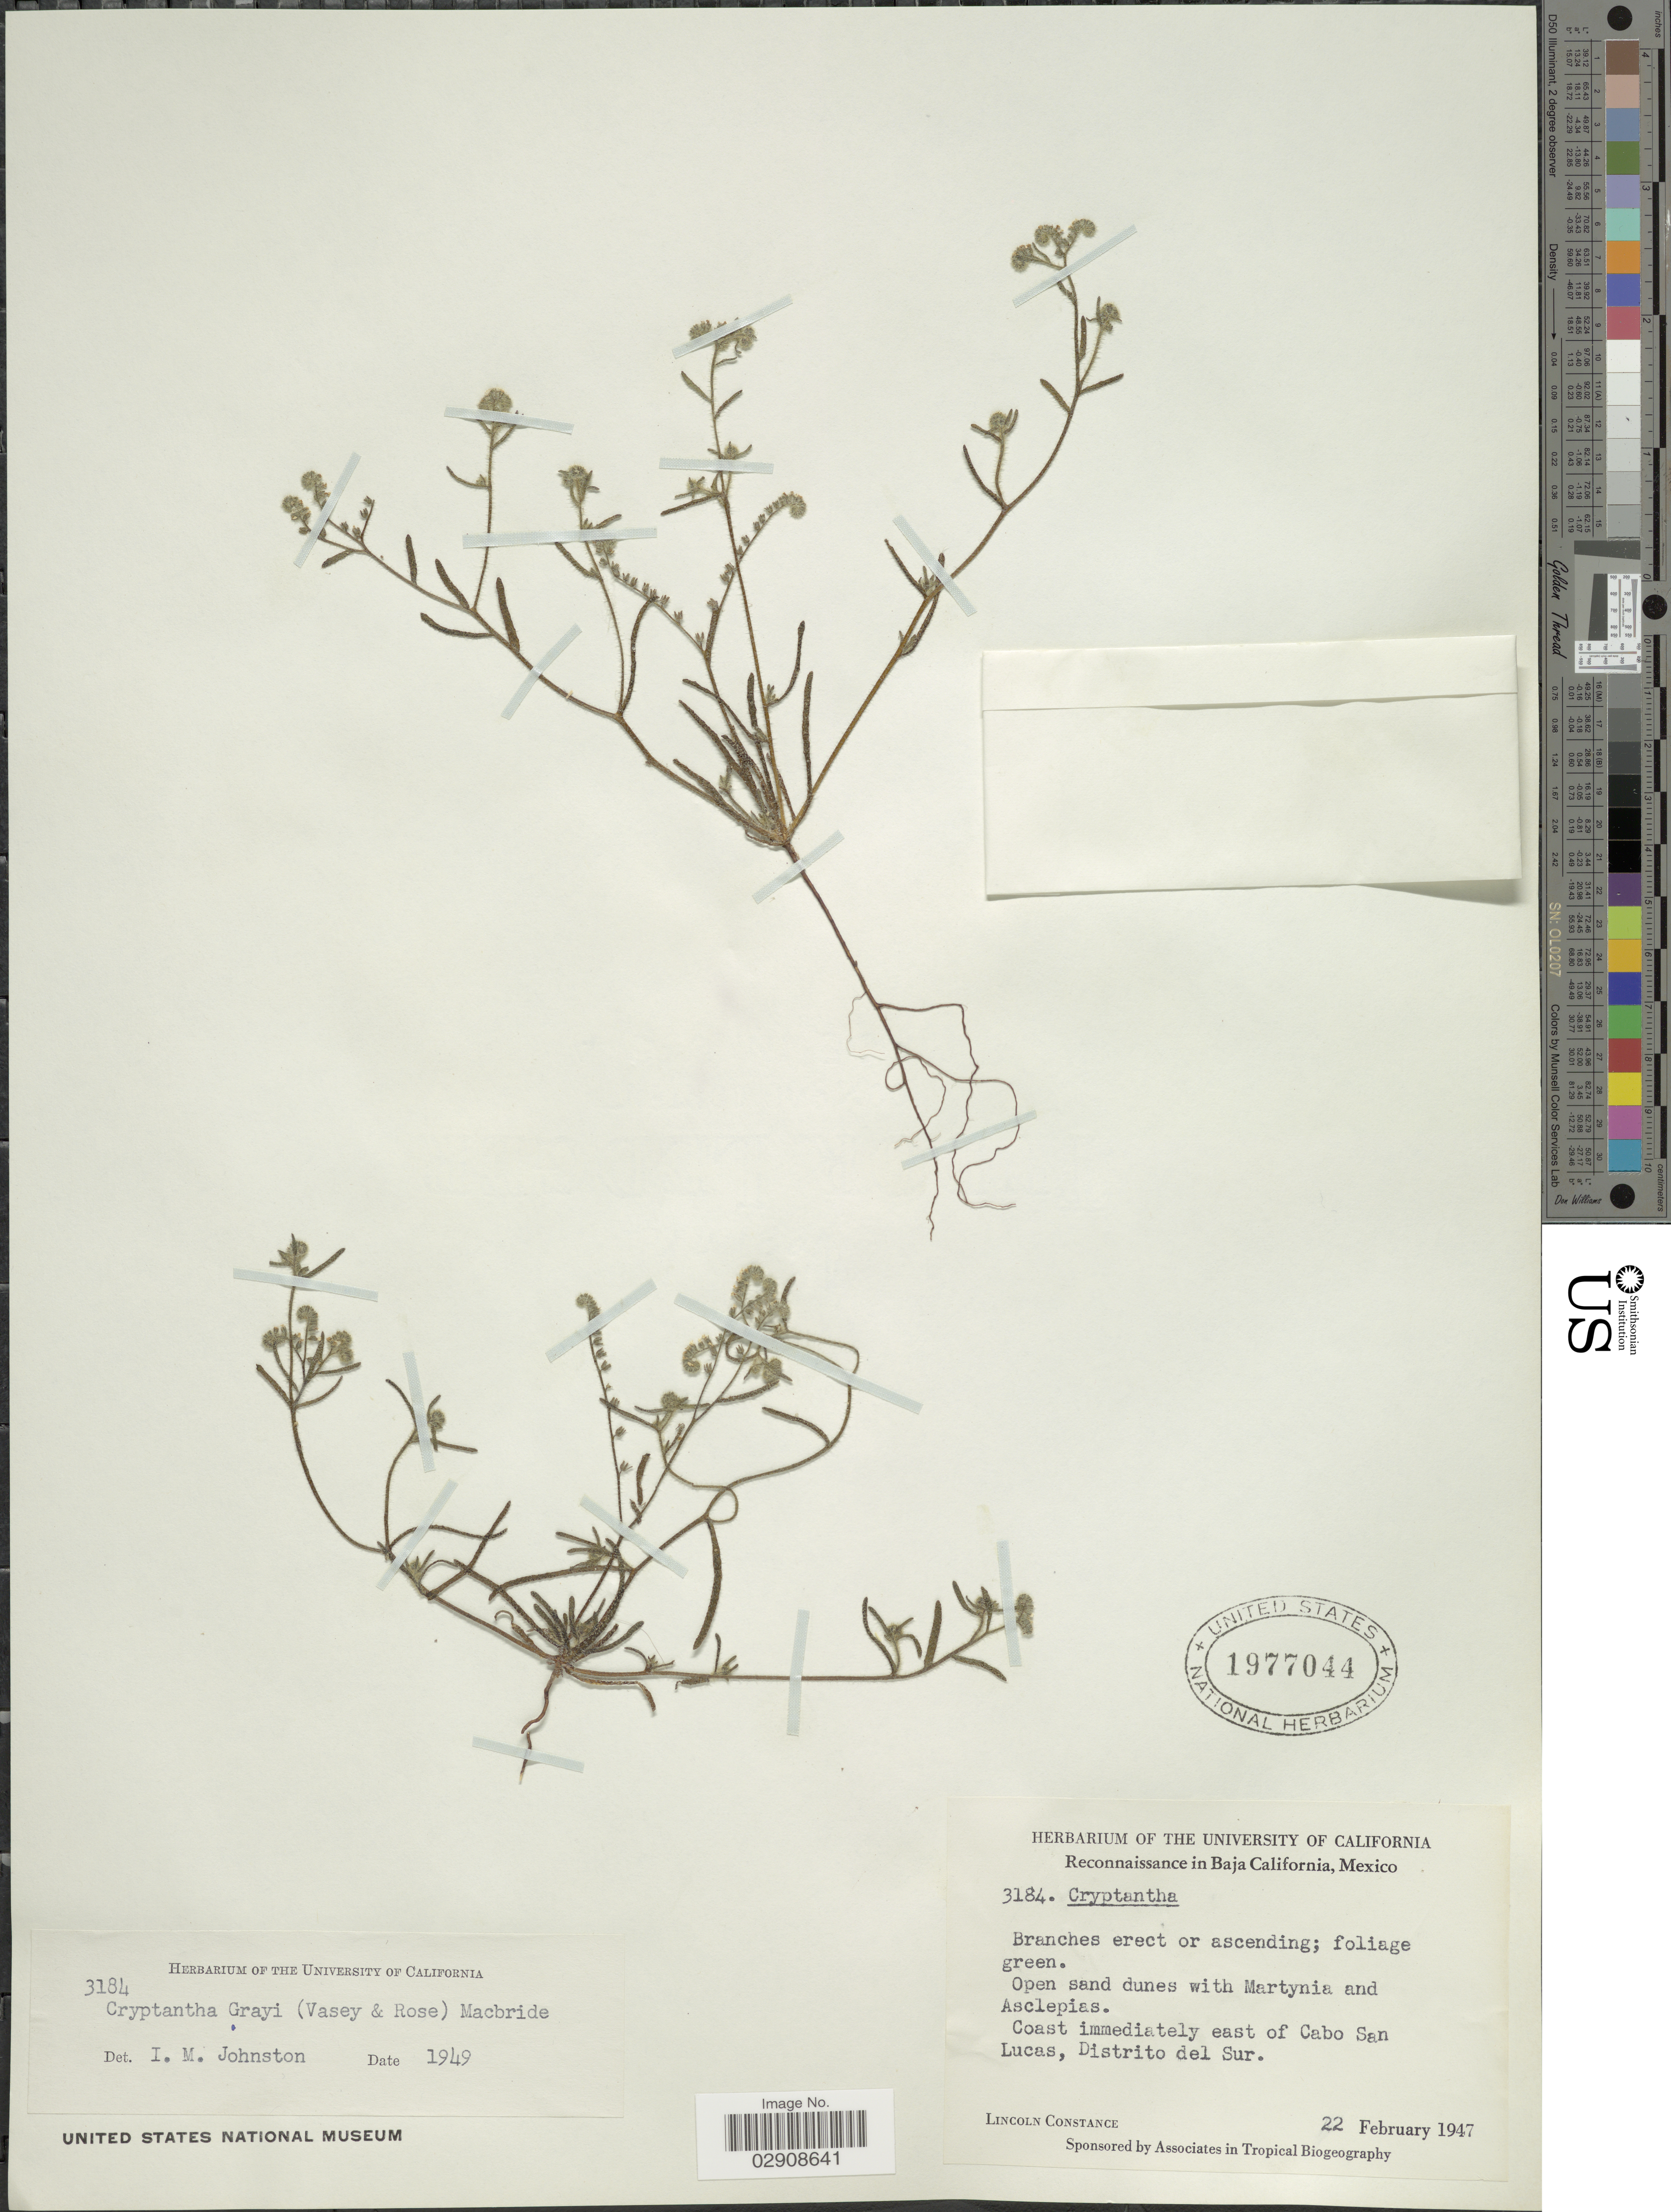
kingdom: Plantae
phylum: Tracheophyta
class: Magnoliopsida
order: Boraginales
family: Boraginaceae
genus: Cryptantha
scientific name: Cryptantha grayi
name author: (Vasey &) J.F. Macbr.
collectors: L. Constance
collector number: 3184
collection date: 1947-02-22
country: Mexico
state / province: Baja California Sur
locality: Reconnaissance in Baja California. Coast immediately east of Cabo San Lucas, Distrito del Sur.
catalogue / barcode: US 1977044